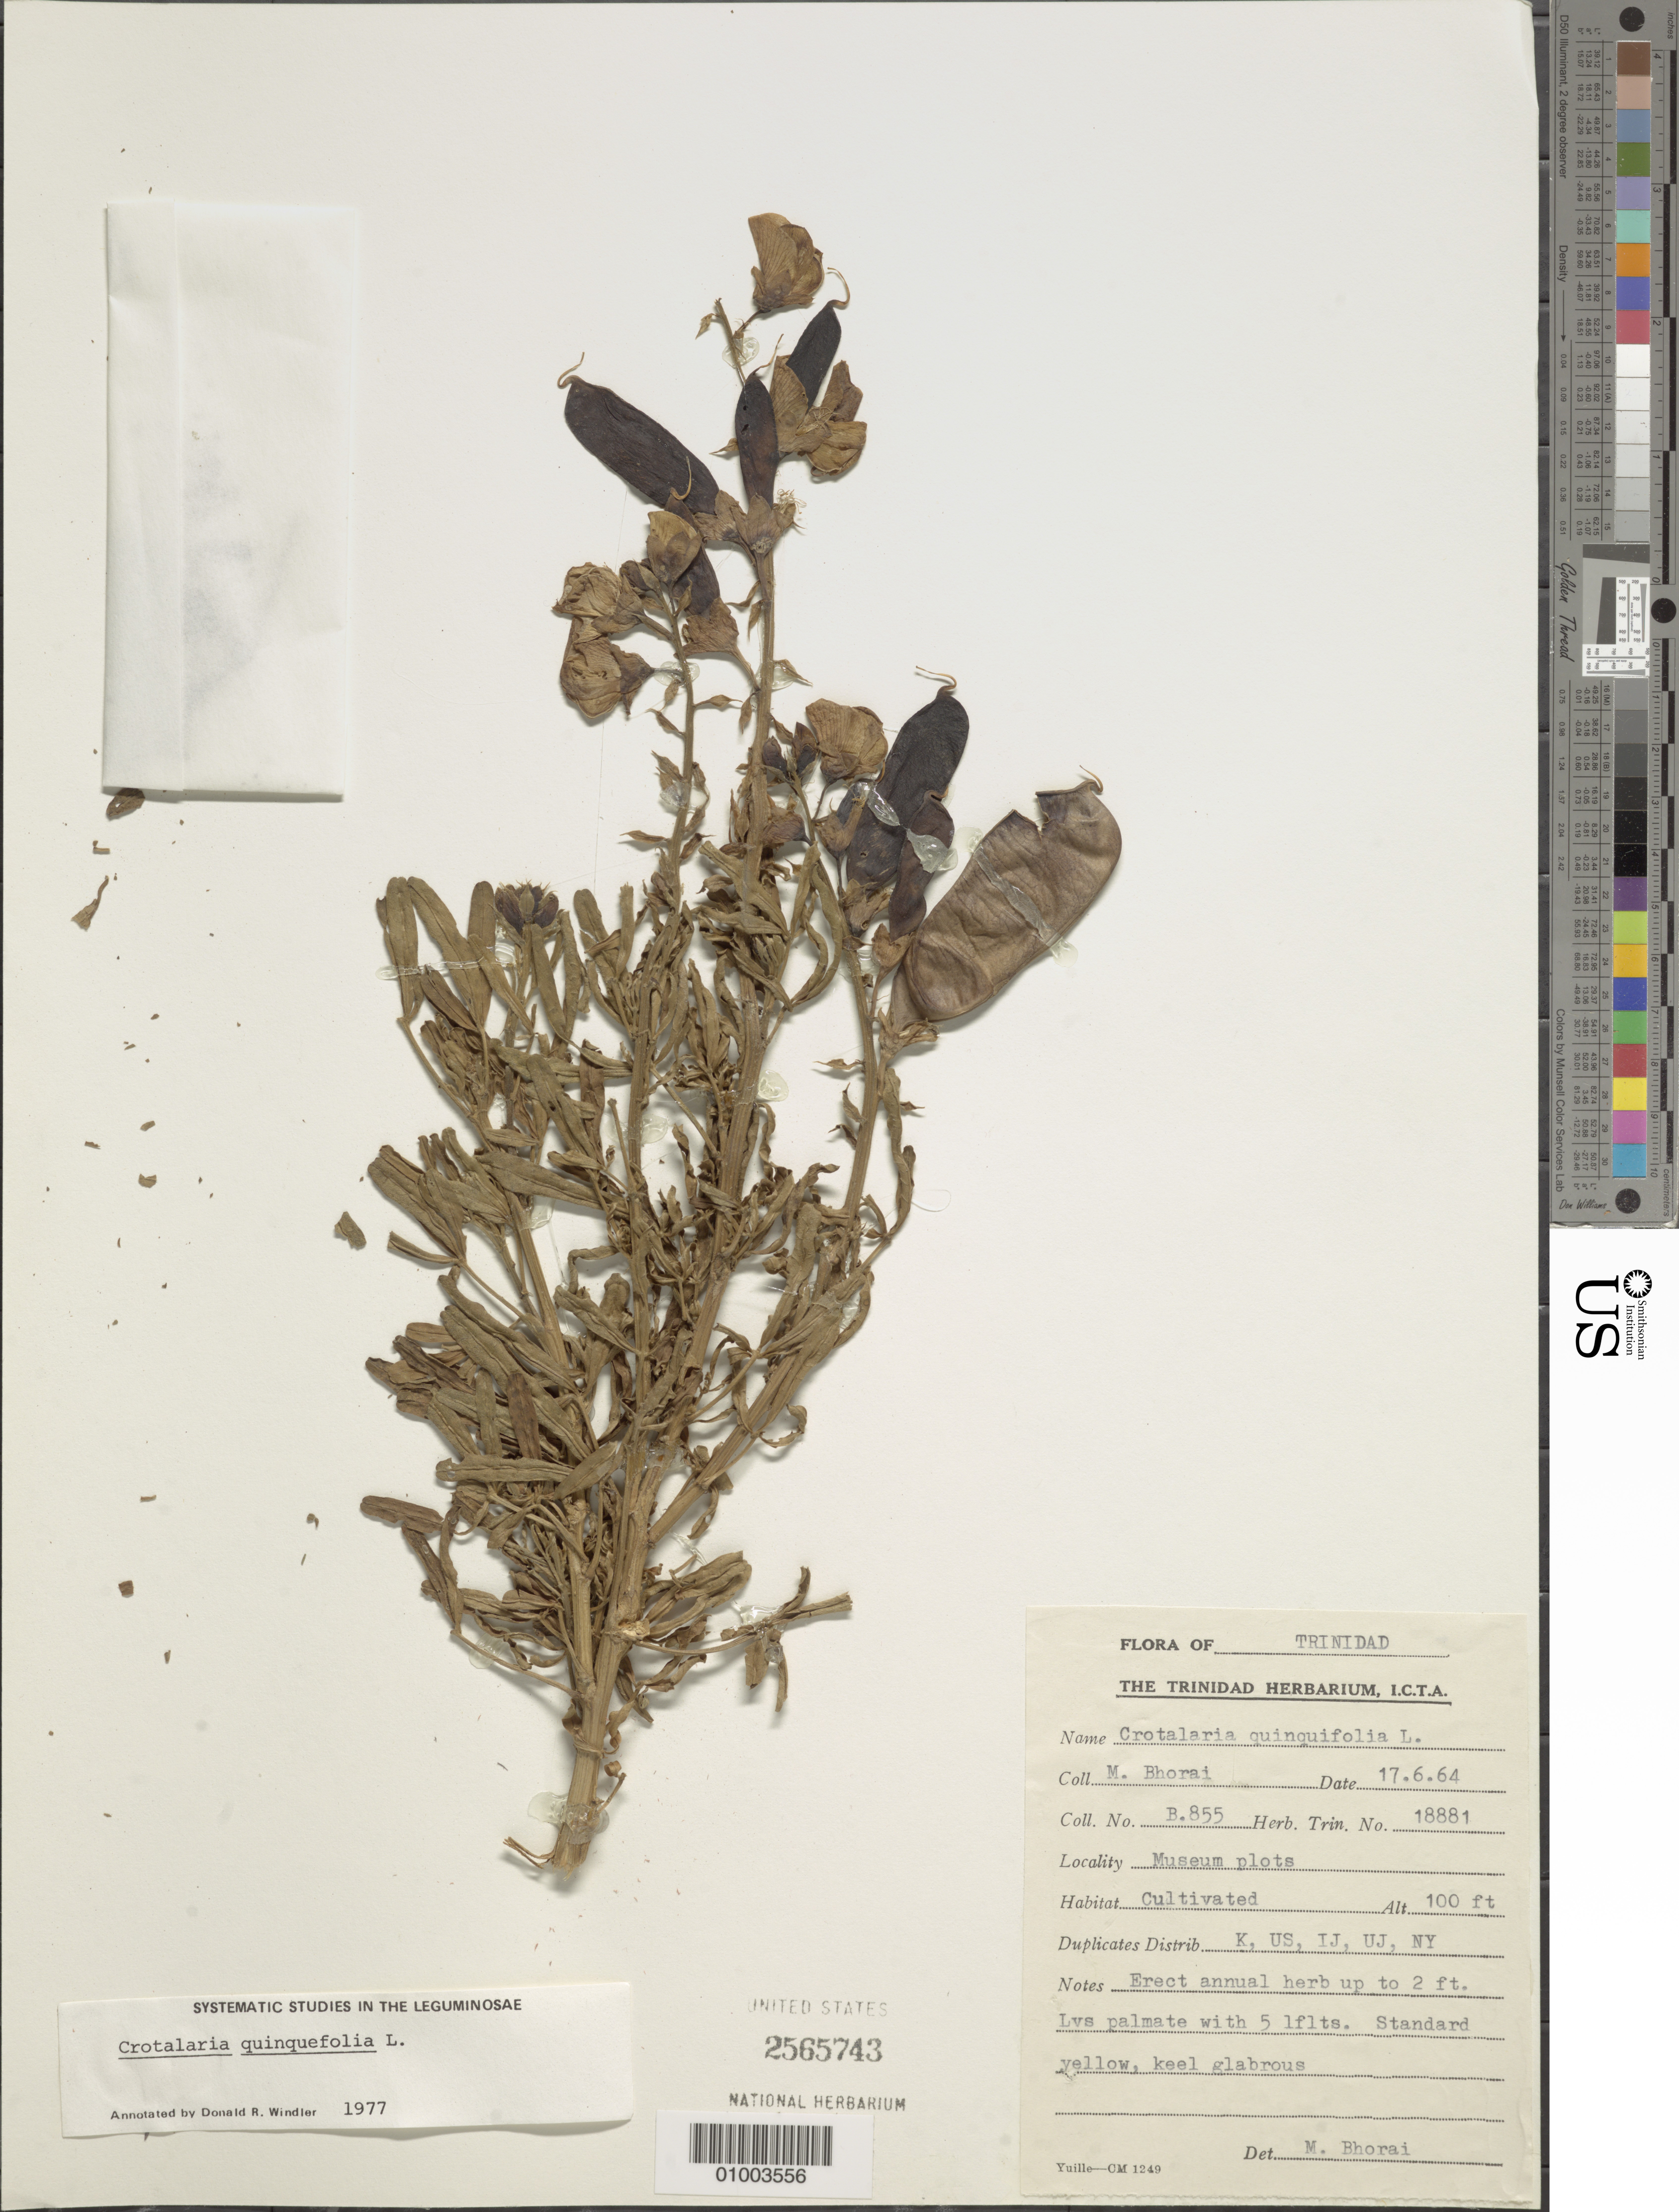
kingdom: Plantae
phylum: Tracheophyta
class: Magnoliopsida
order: Fabales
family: Fabaceae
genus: Crotalaria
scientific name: Crotalaria quinquefolia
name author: L.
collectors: M. Bhorai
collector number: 855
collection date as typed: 17 Jun 1964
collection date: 1964-06-17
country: Trinidad and Tobago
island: Trinidad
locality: Museum plots. Cultivated. Erect annual herb up to 2 ft. Leaves palmate with 5 leaflets. Standard yellow, keel glabrous.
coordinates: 0 N, 0 E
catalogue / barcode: US 2565743